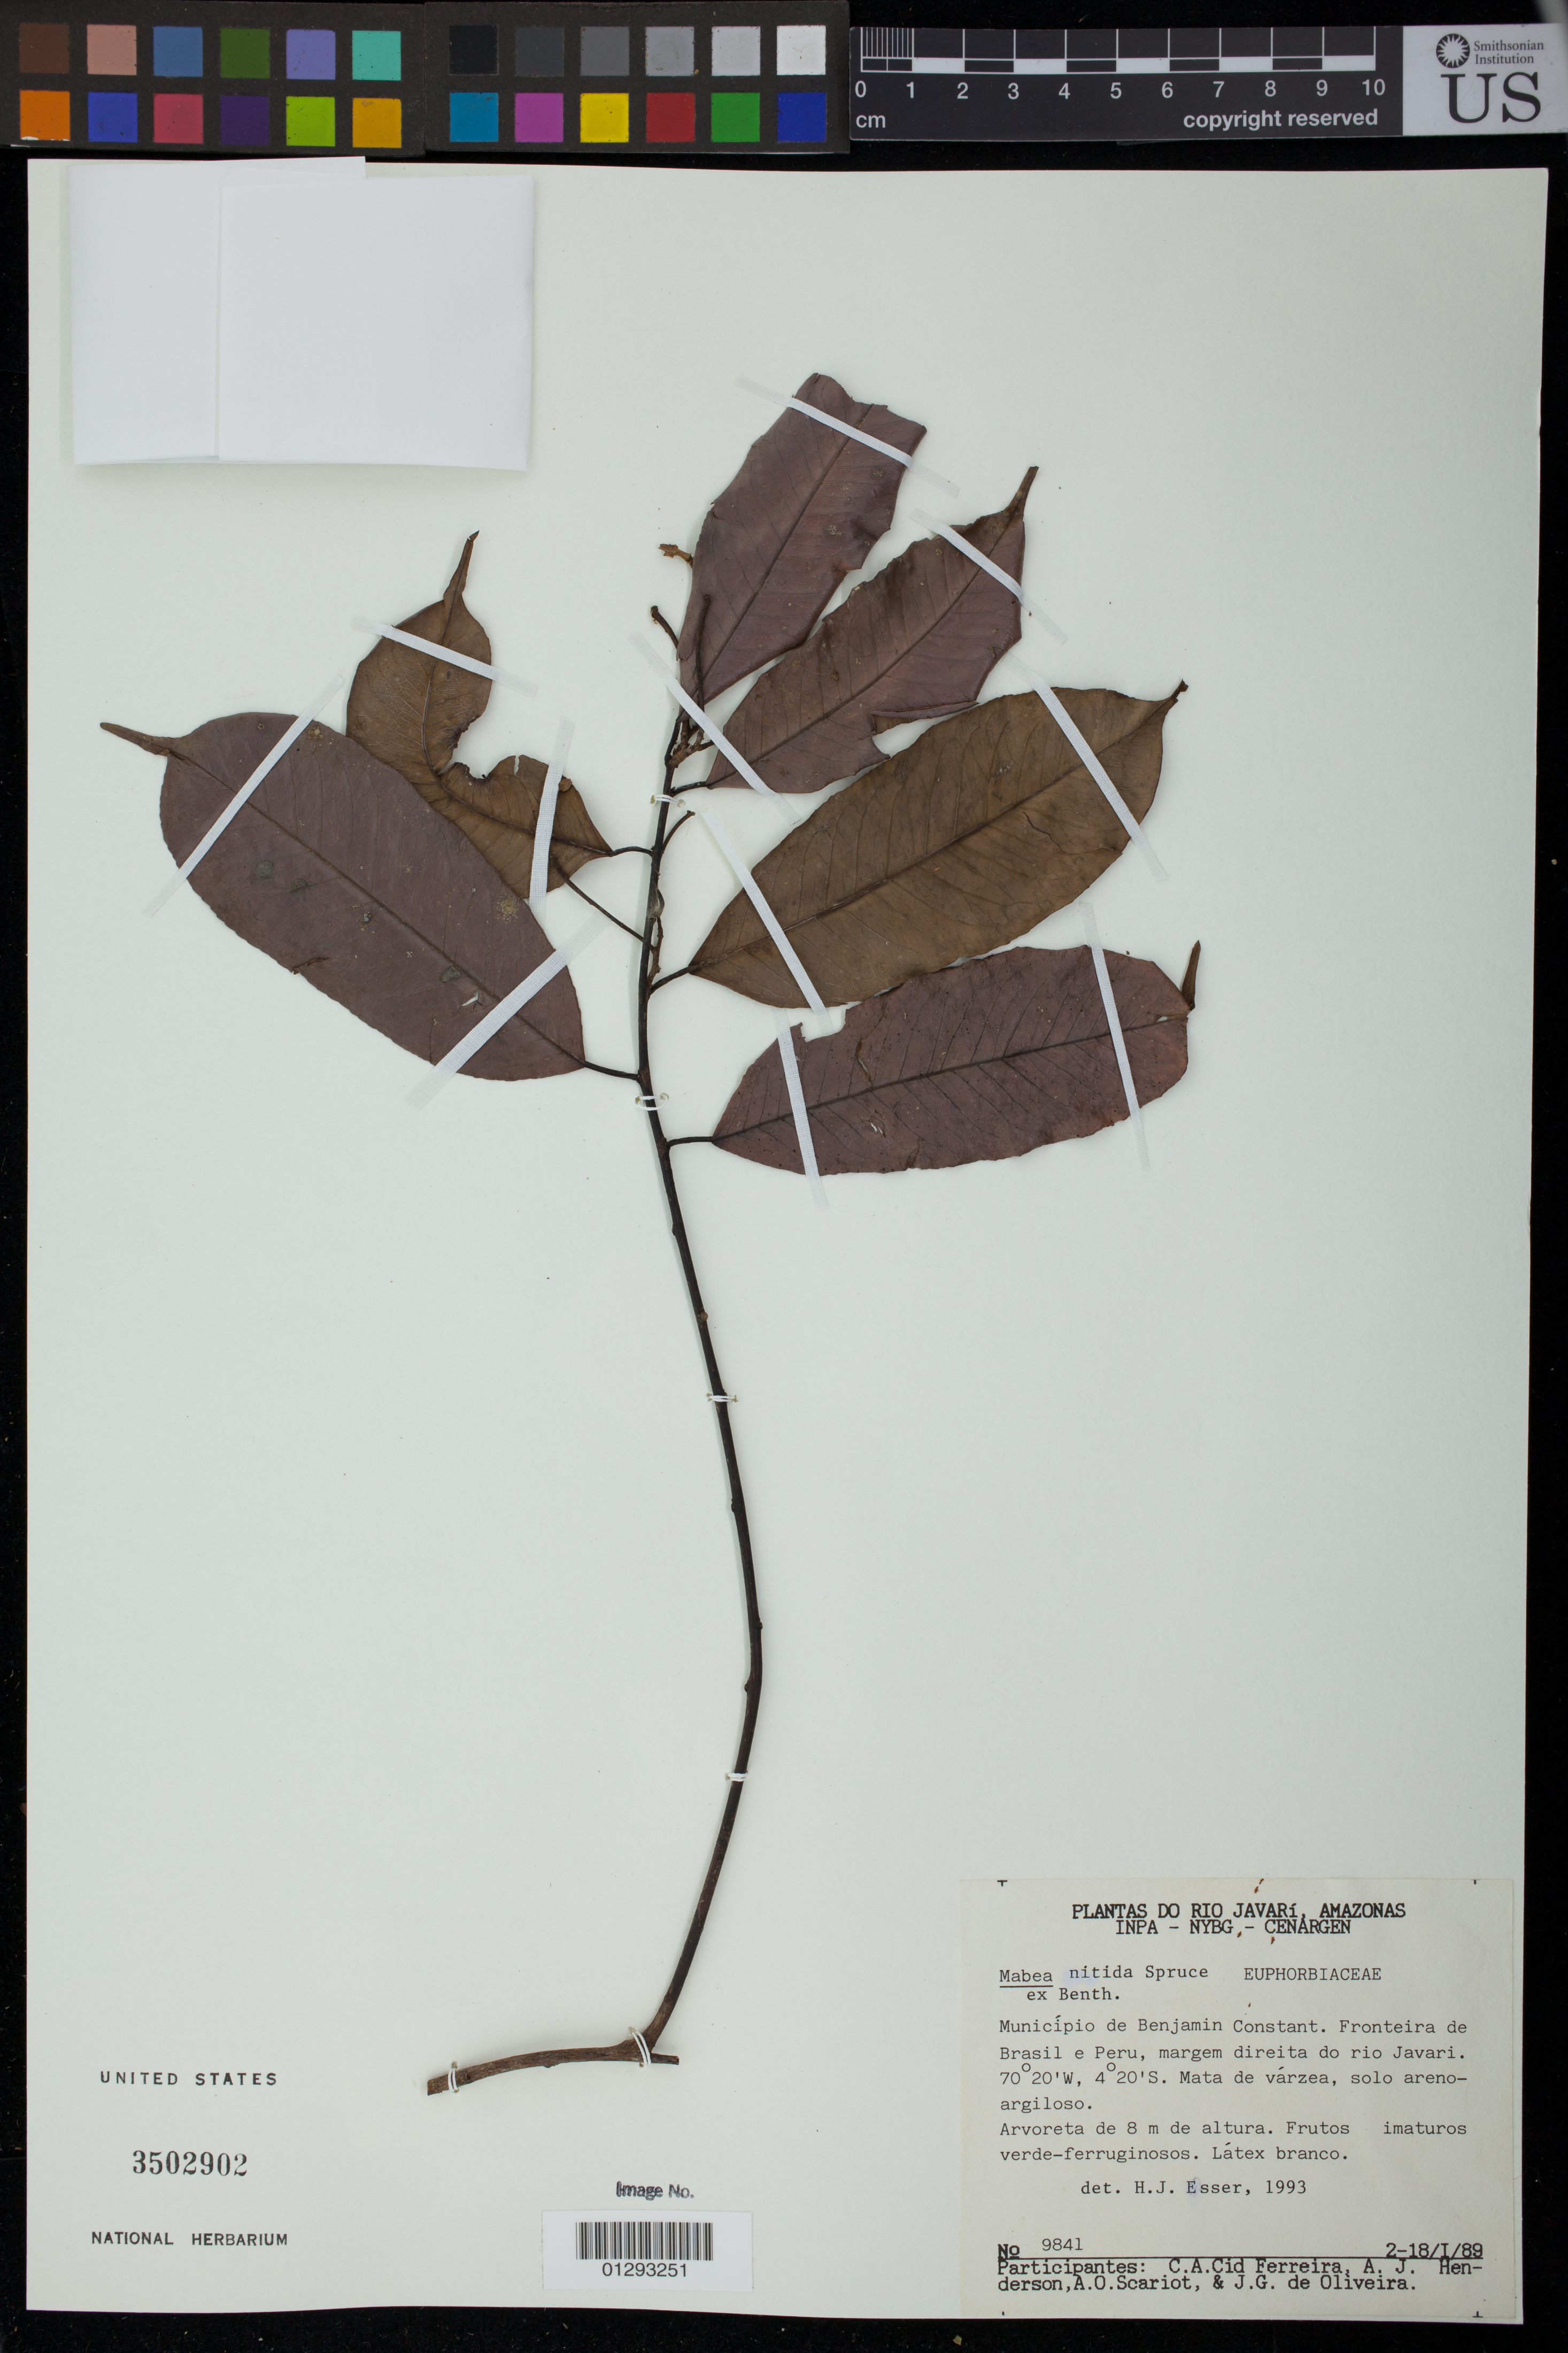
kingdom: Plantae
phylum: Tracheophyta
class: Magnoliopsida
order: Malpighiales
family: Euphorbiaceae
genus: Mabea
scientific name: Mabea nitida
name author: Spruce ex Benth.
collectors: C. A. Cid Ferreira, A. J. Henderson, A. Scariot & J. G. Oliveira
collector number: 9841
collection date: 1989-01-02/1989-01-18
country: Brazil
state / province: Amazonas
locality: Municipio de Benjamin Constant. Fronteira de Brasil e Peru, margem direita do rio Javari.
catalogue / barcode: US 3502902